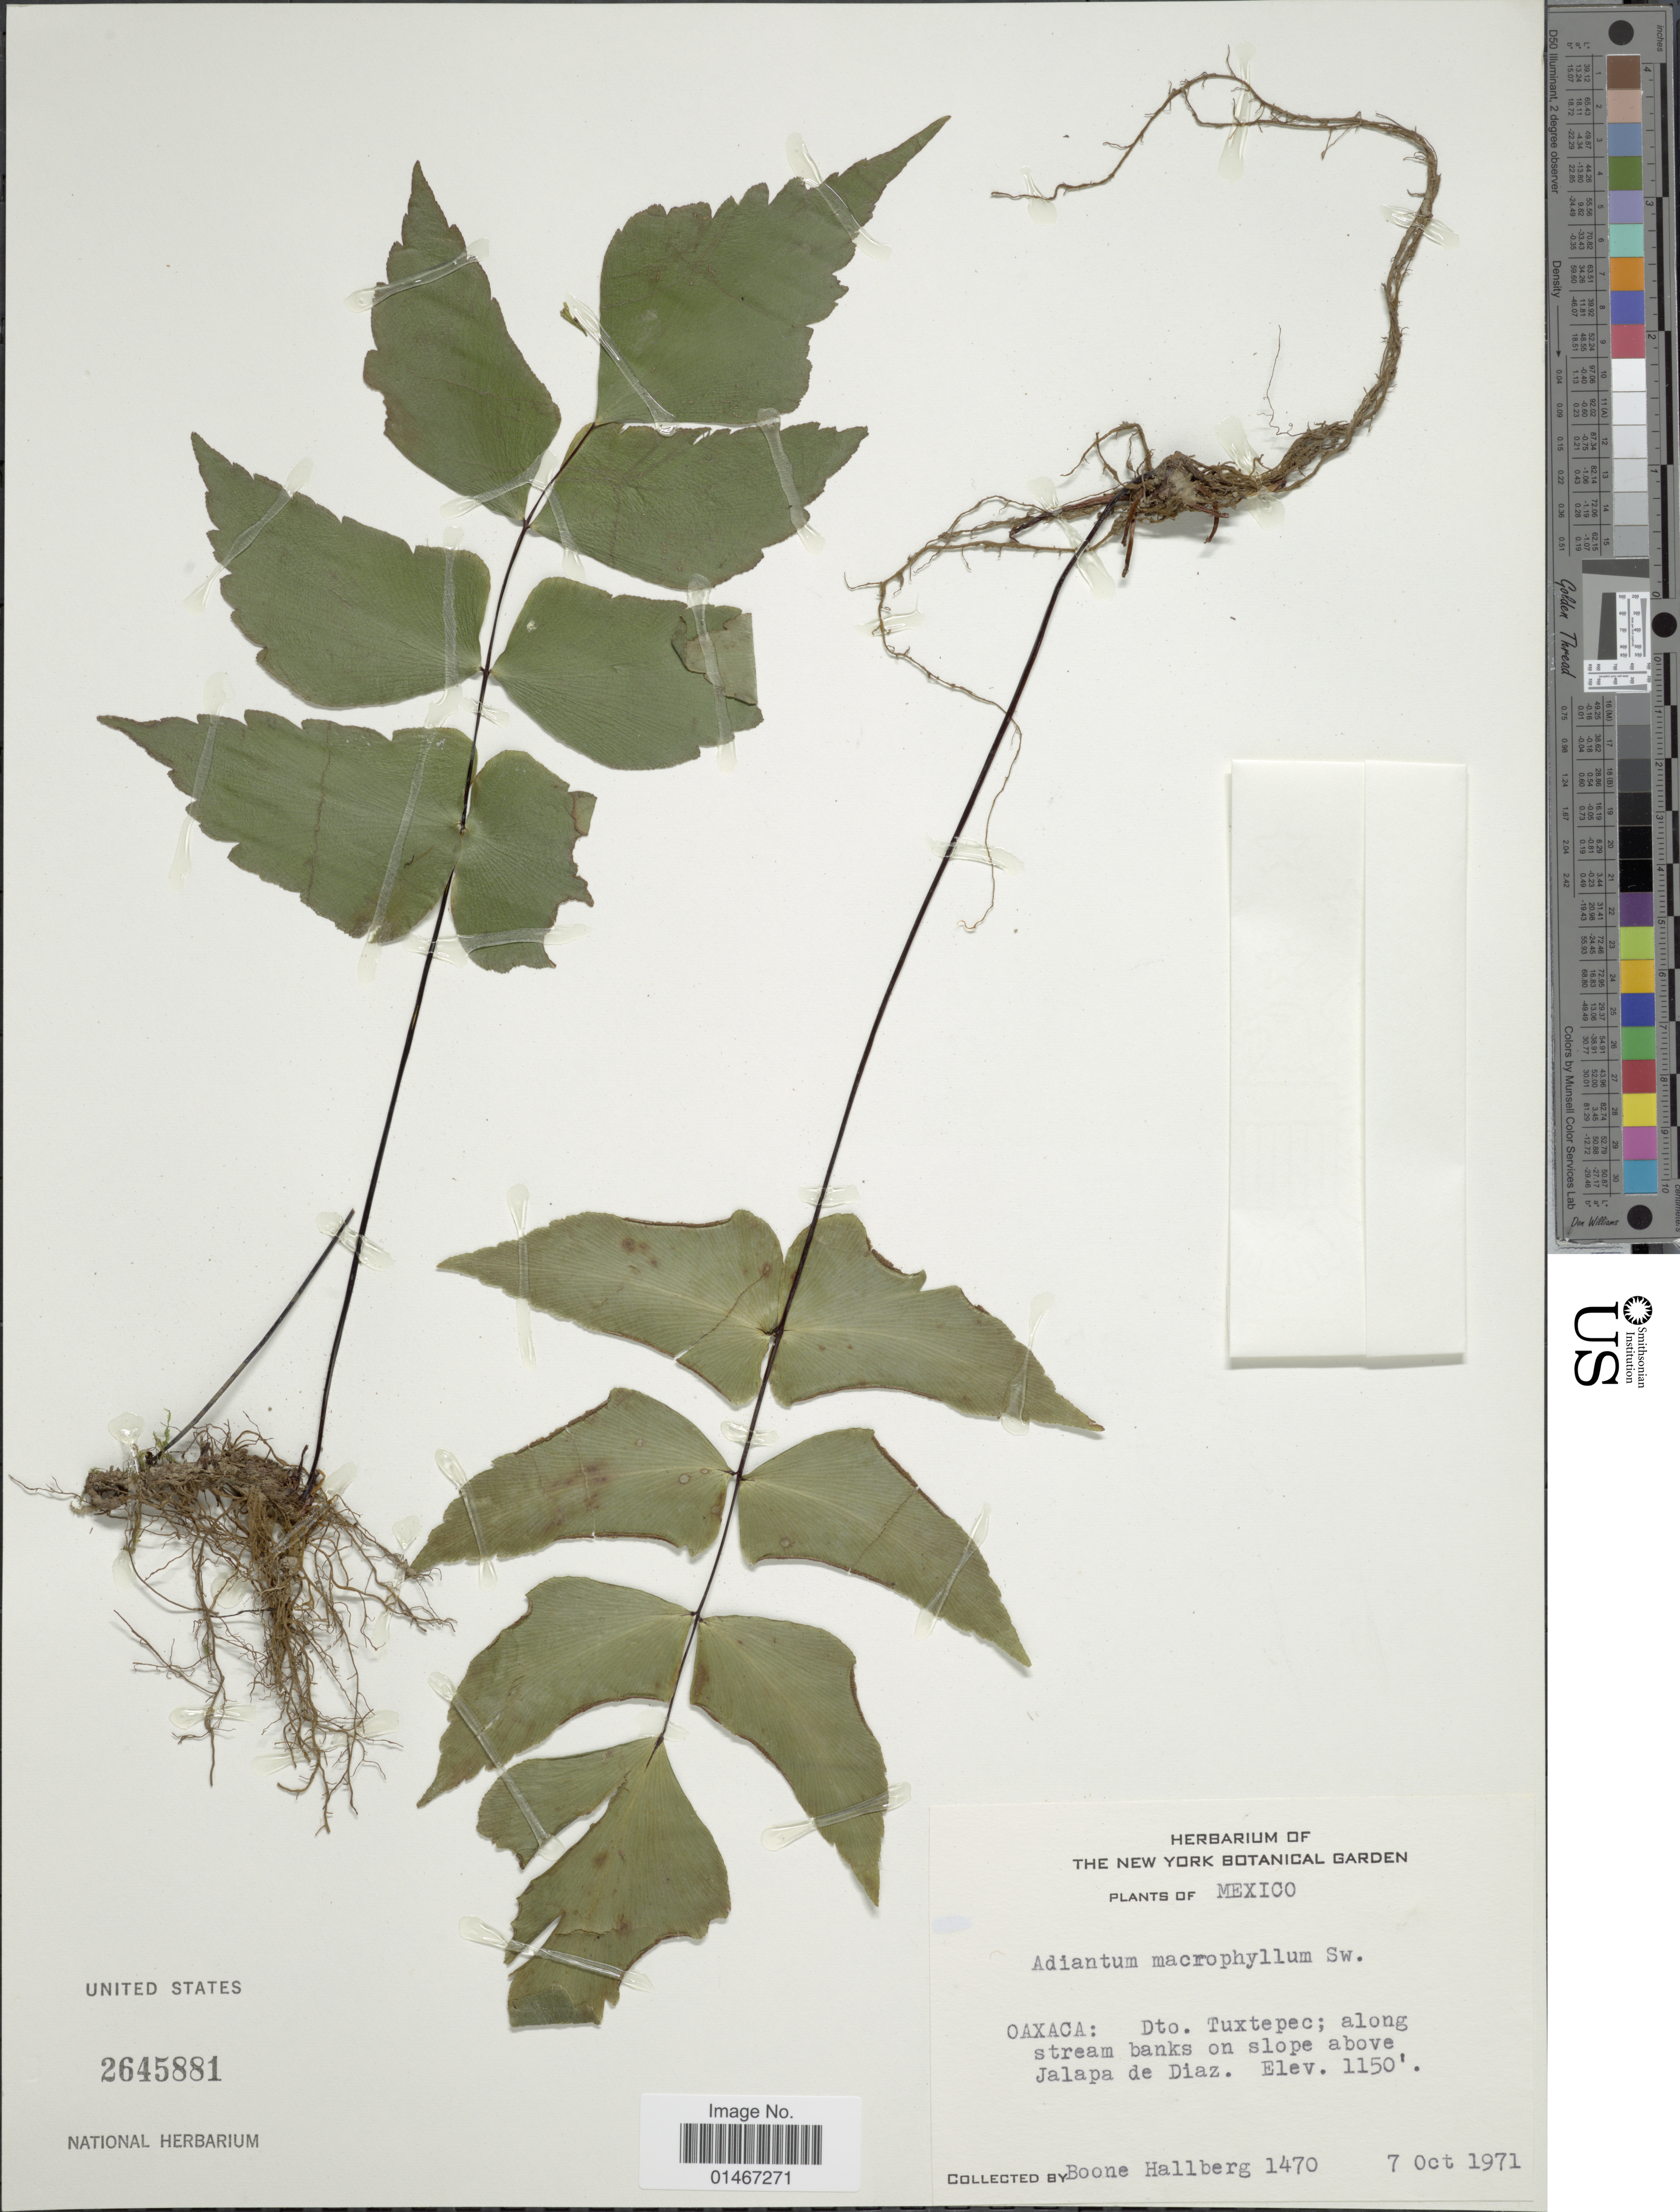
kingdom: Plantae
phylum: Tracheophyta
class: Polypodiopsida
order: Polypodiales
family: Pteridaceae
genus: Adiantum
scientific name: Adiantum macrophyllum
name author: Sw.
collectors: B. Hallberg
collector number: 1470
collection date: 1971-10-07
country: Mexico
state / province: Oaxaca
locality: Dto. Tuxtepec; along stream banks on slope above Jalapa de Diaz.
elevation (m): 351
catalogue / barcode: US 2645881